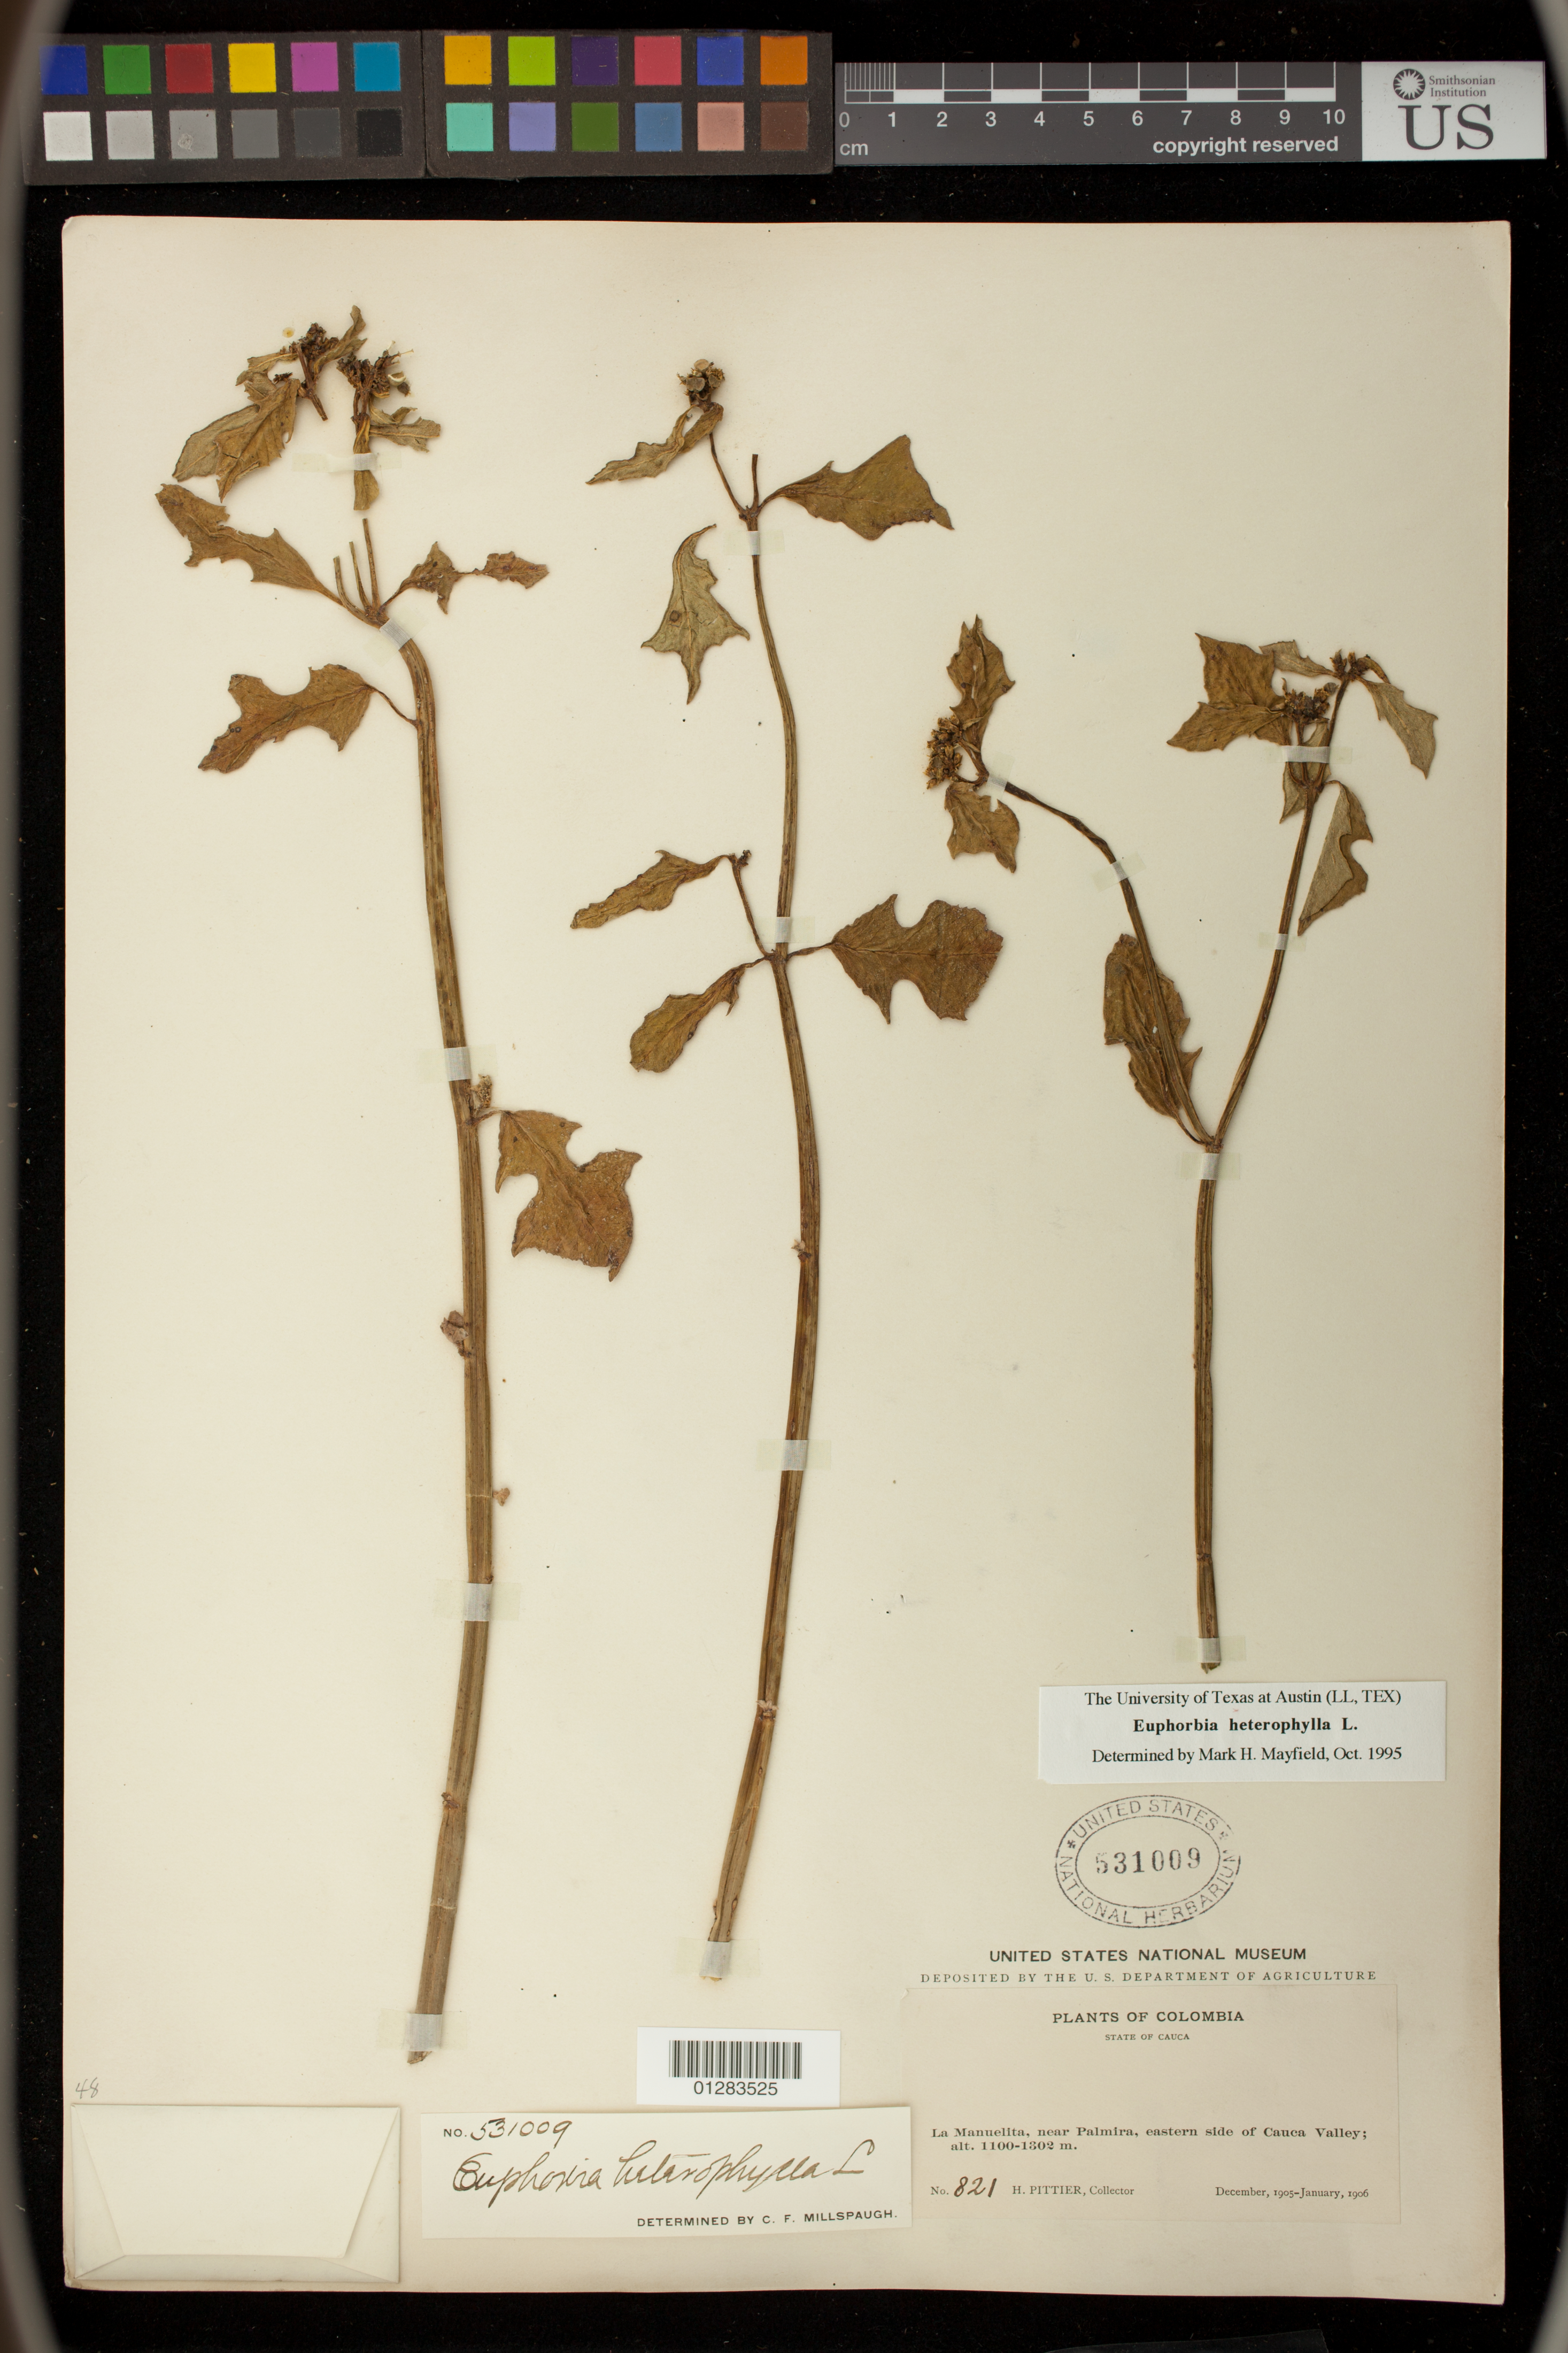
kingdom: Plantae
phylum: Tracheophyta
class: Magnoliopsida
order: Malpighiales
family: Euphorbiaceae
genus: Euphorbia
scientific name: Euphorbia heterophylla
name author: L.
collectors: H. F. Pittier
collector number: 821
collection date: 1905-12/1906-01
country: Colombia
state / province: Cauca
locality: La Manuelita, near Palmira, eastern side of Cauca Valley.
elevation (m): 1100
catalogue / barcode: US 531009